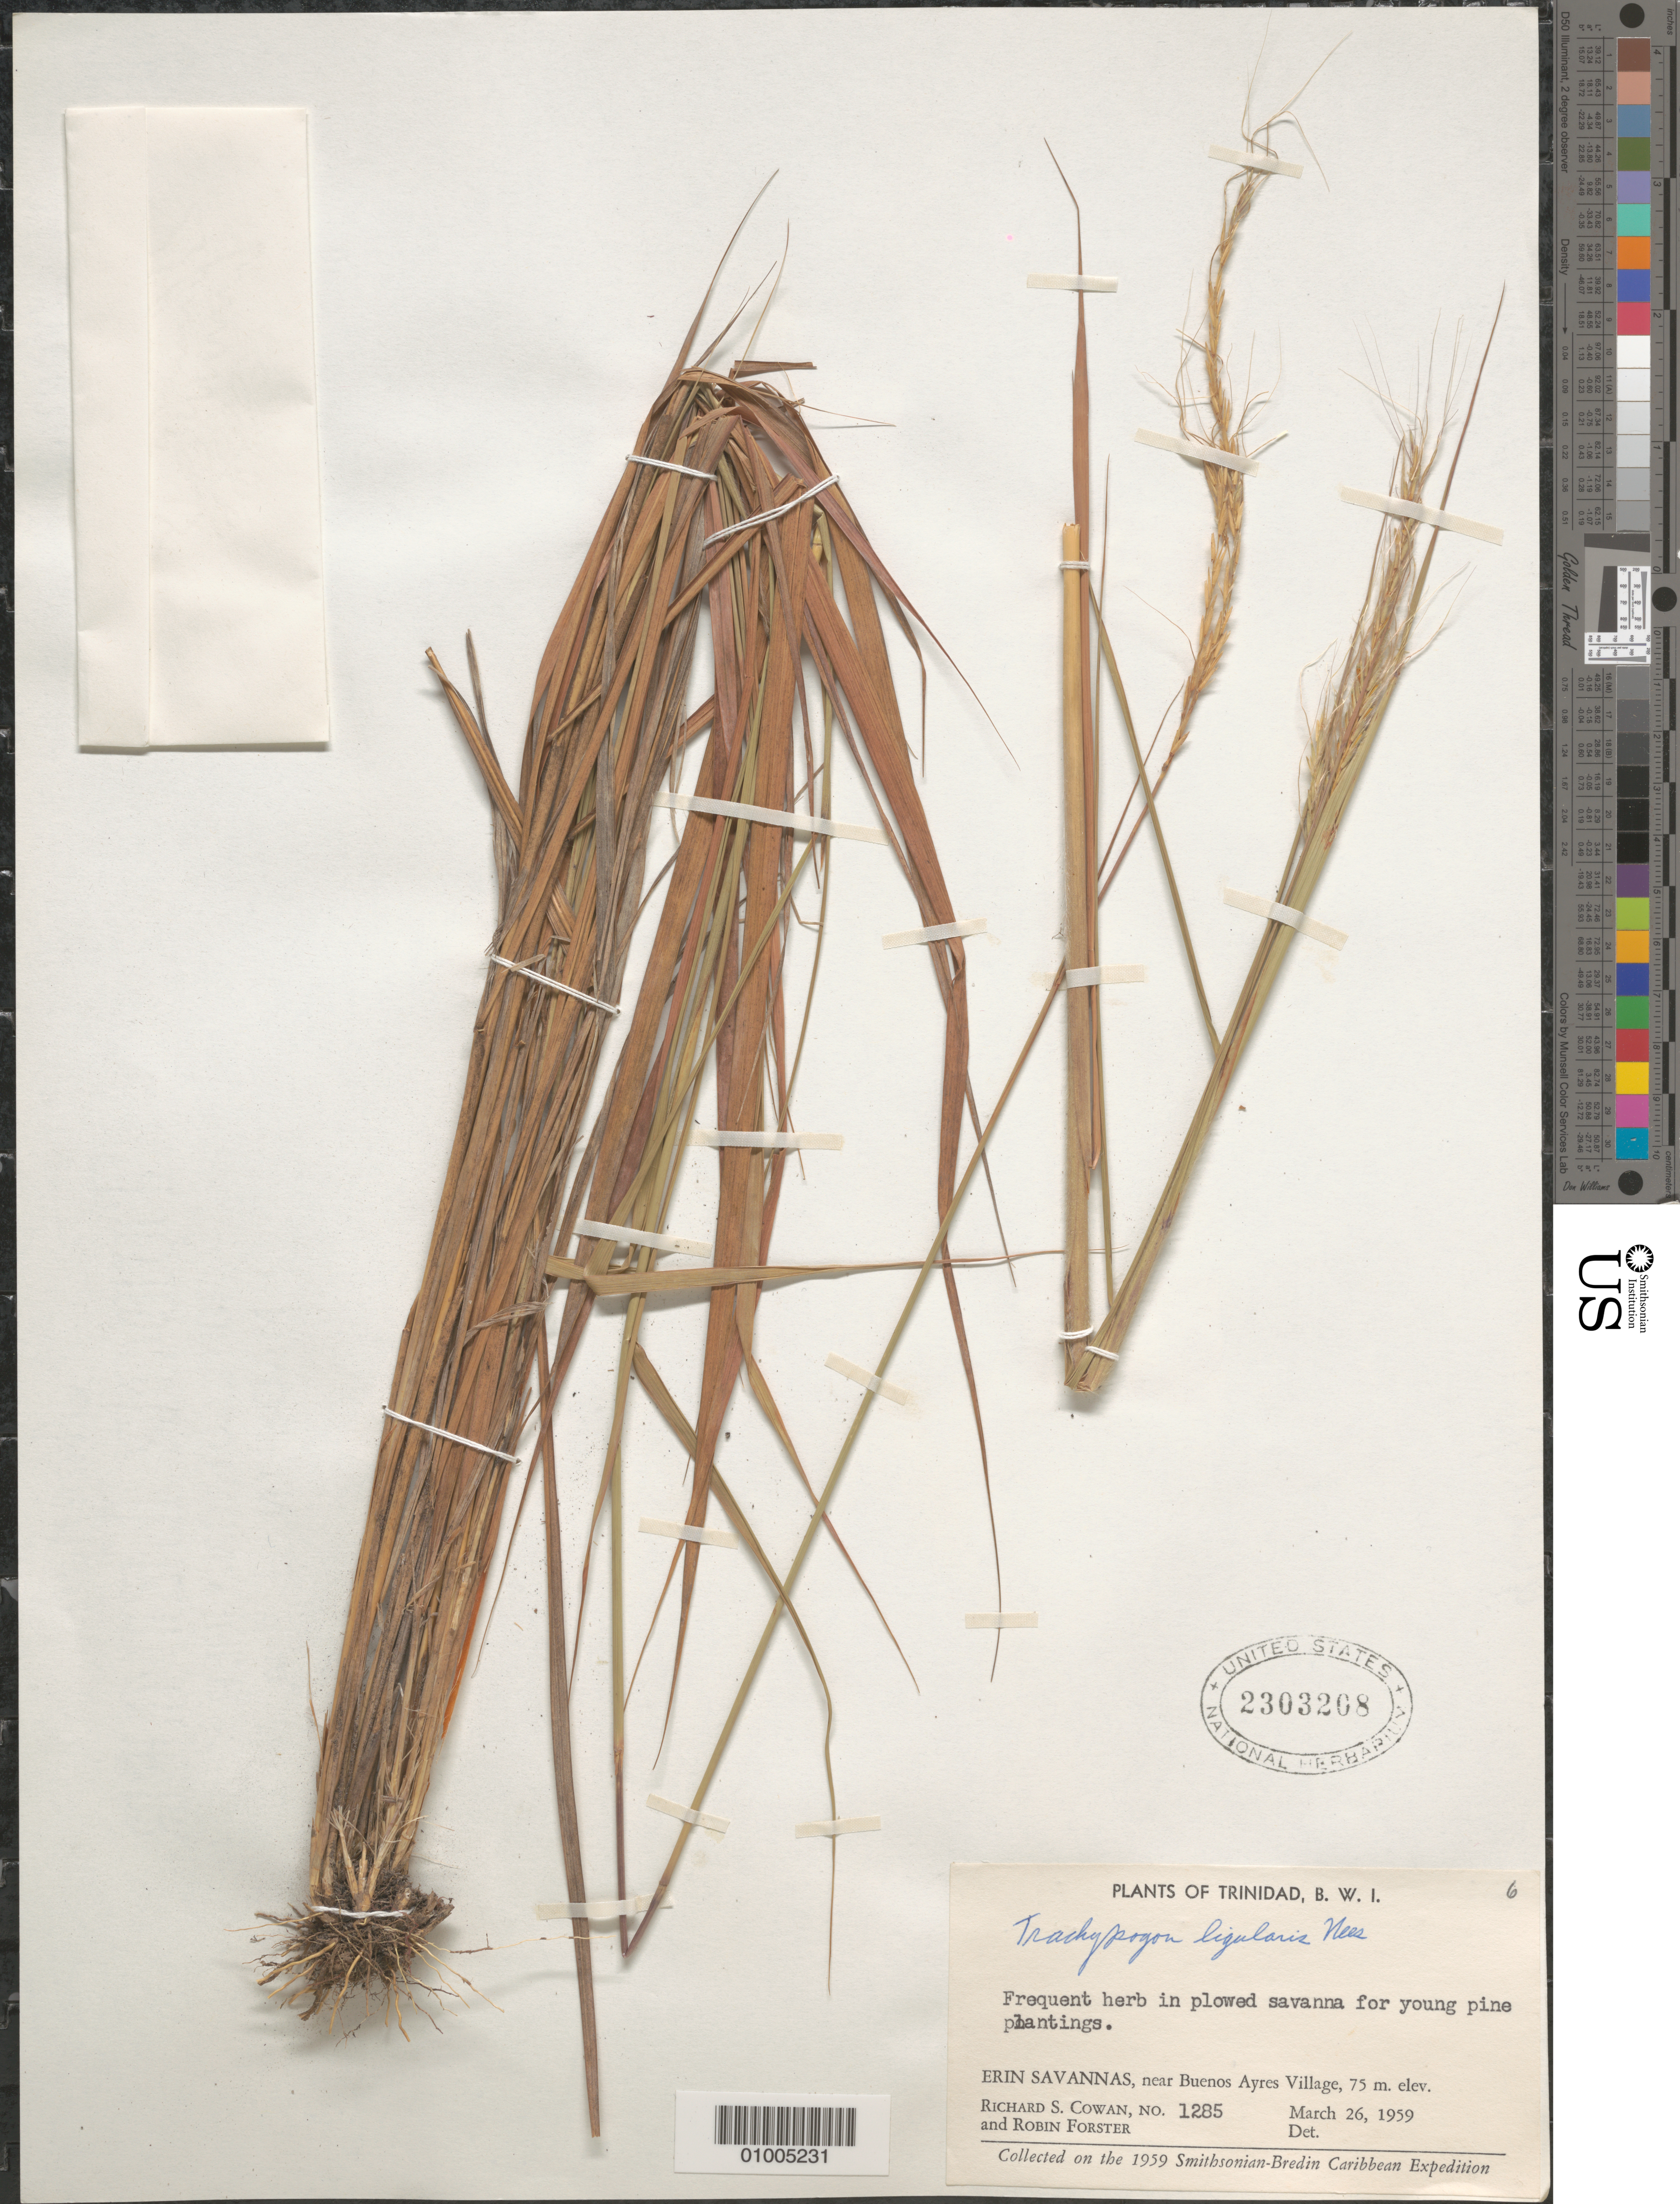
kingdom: Plantae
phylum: Tracheophyta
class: Liliopsida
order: Poales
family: Poaceae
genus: Trachypogon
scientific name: Trachypogon ligularis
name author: Nees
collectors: R. S. Cowan & R. Forster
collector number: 1285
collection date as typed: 26 Mar 1959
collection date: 1959-03-26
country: Trinidad and Tobago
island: Trinidad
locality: Frequent herb in plowed savanna for young pine plantings. Erin Savannas. Near Buenos Ayres Village.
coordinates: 0 N, 0 E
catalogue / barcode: US 2303208